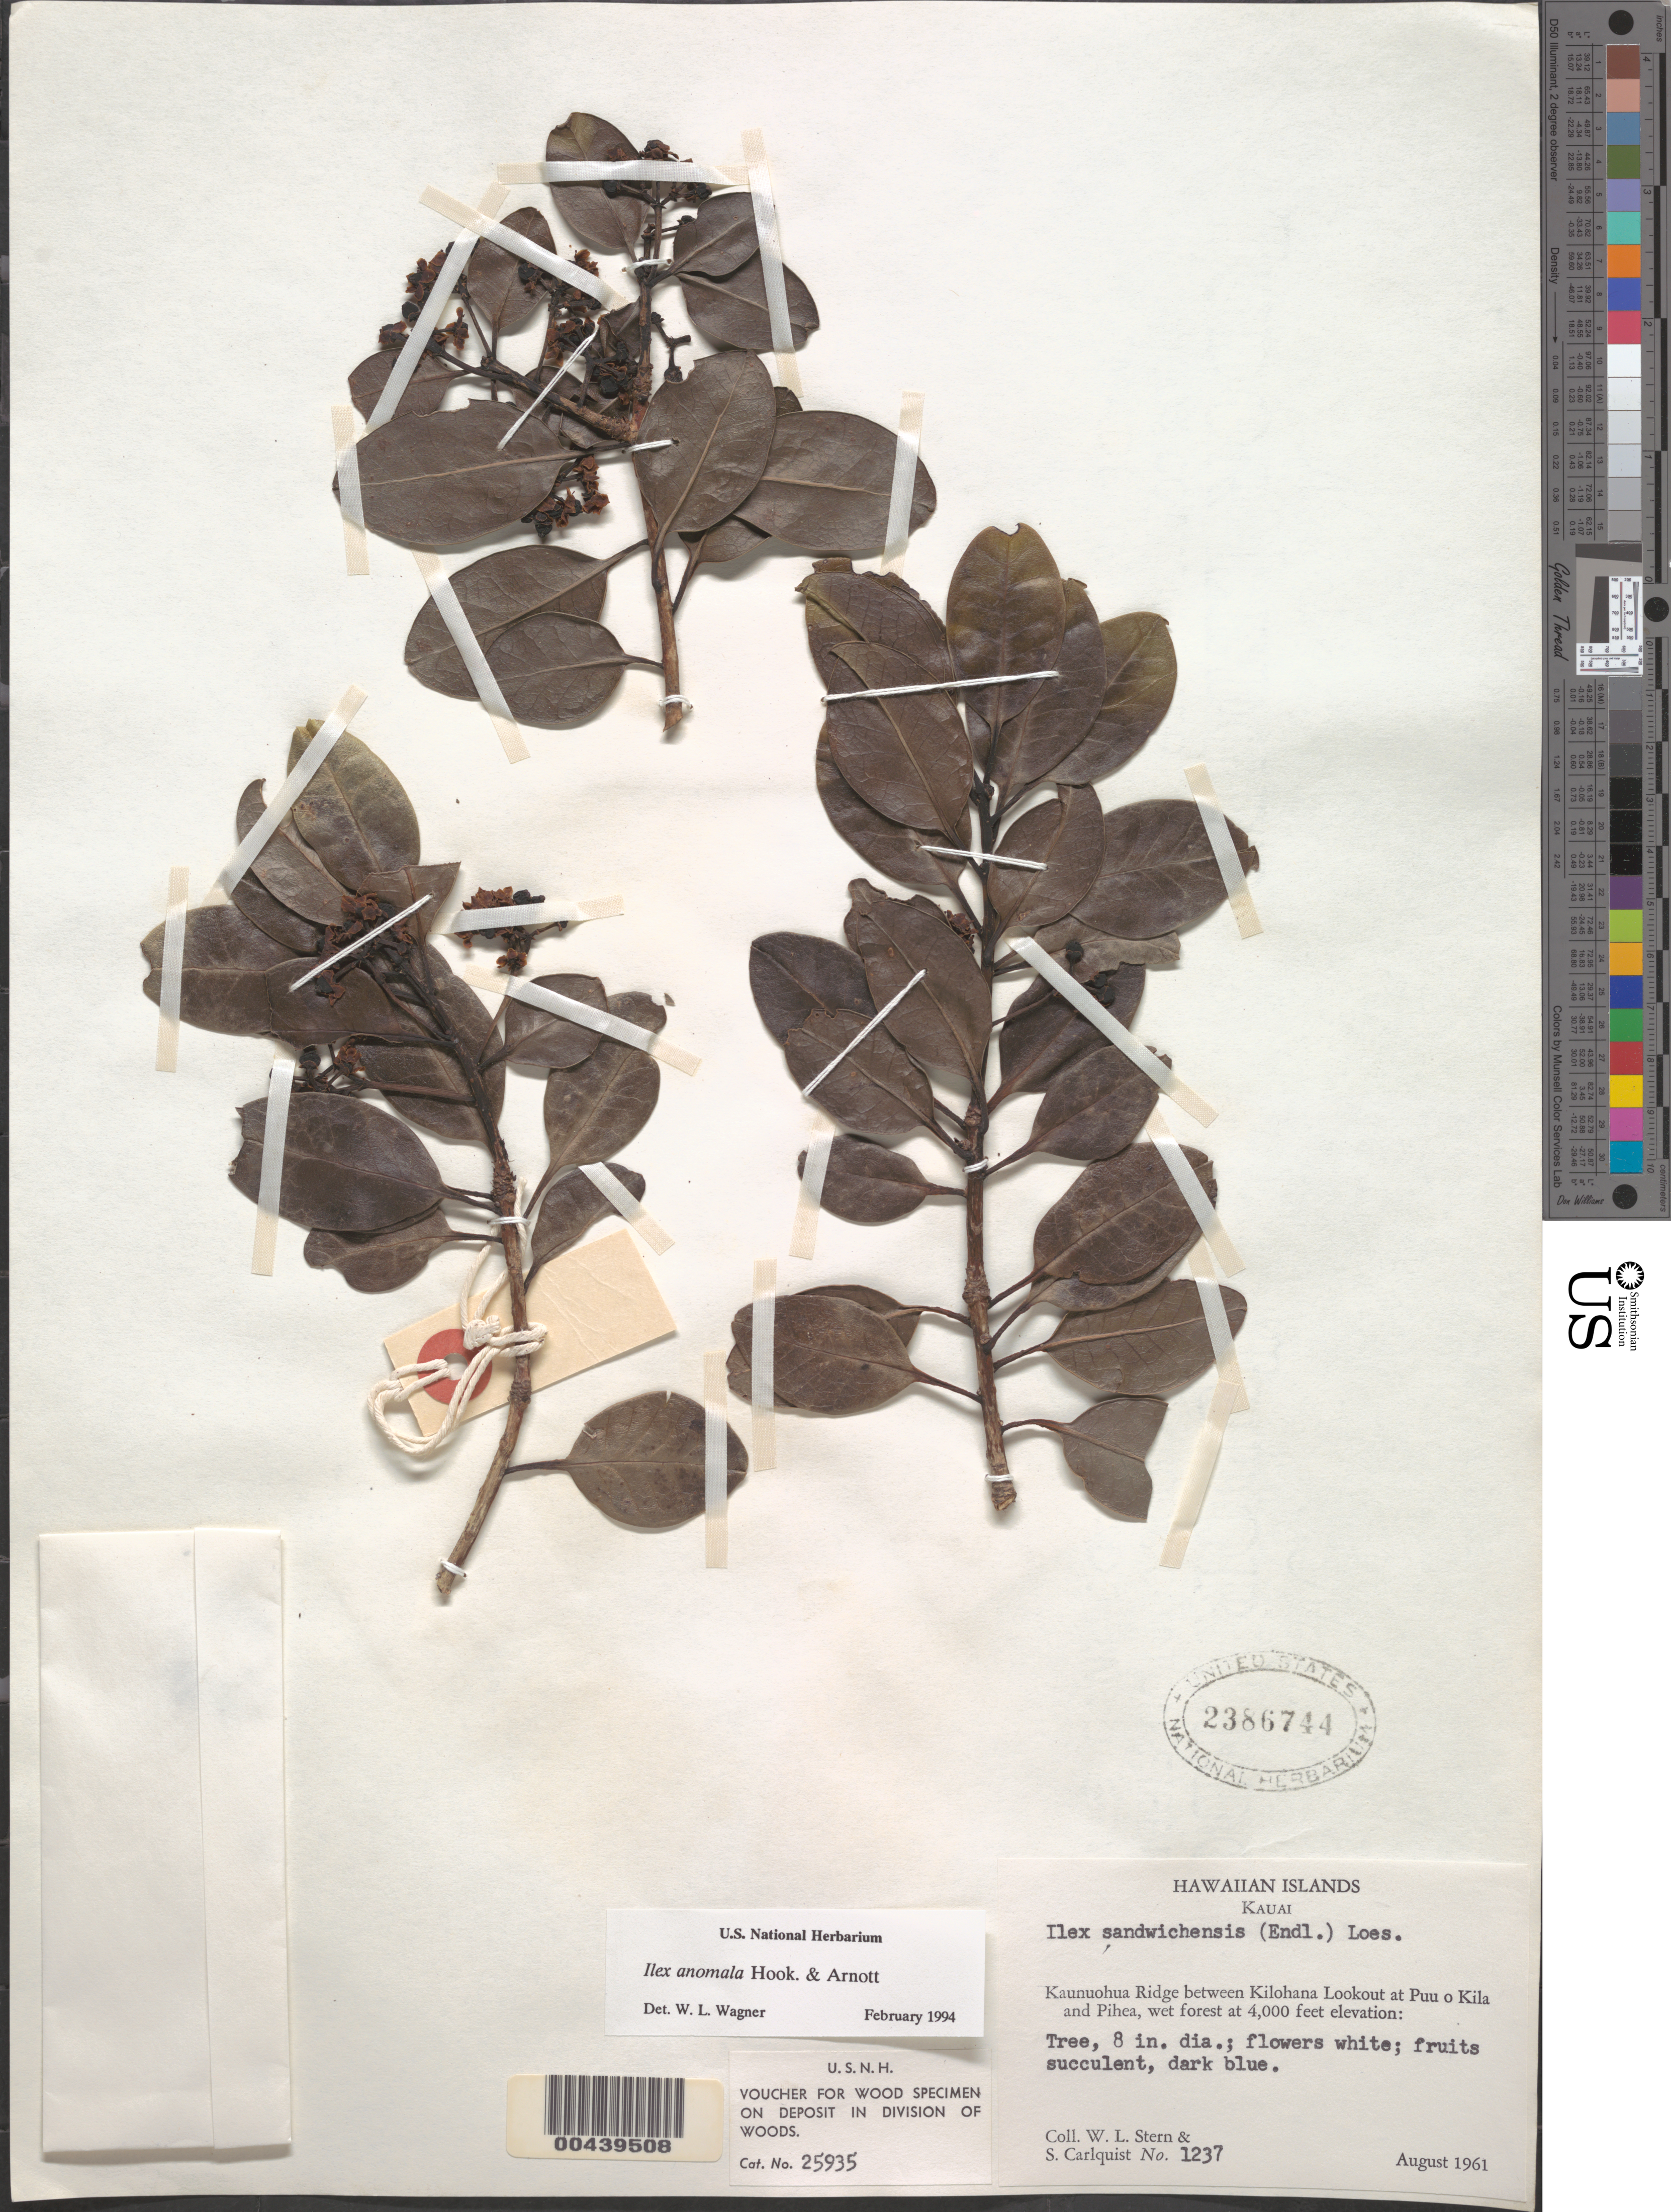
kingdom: Plantae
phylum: Tracheophyta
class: Magnoliopsida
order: Aquifoliales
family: Aquifoliaceae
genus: Ilex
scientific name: Ilex anomala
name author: Hook. & Arn.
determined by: Wagner, W. L., (BOT), Smithsonian Institution - National Museum of Natural History (UNITED STATES)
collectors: W. L. Stern & S. Carlquist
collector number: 1237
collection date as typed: Aug 1961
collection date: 1961-08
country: United States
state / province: Hawaii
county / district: Kauai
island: Kaua'i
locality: Kaunuohua Ridge between Kilohana Lookout at Puu o Kila and Pihea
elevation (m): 1219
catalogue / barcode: US 2386744